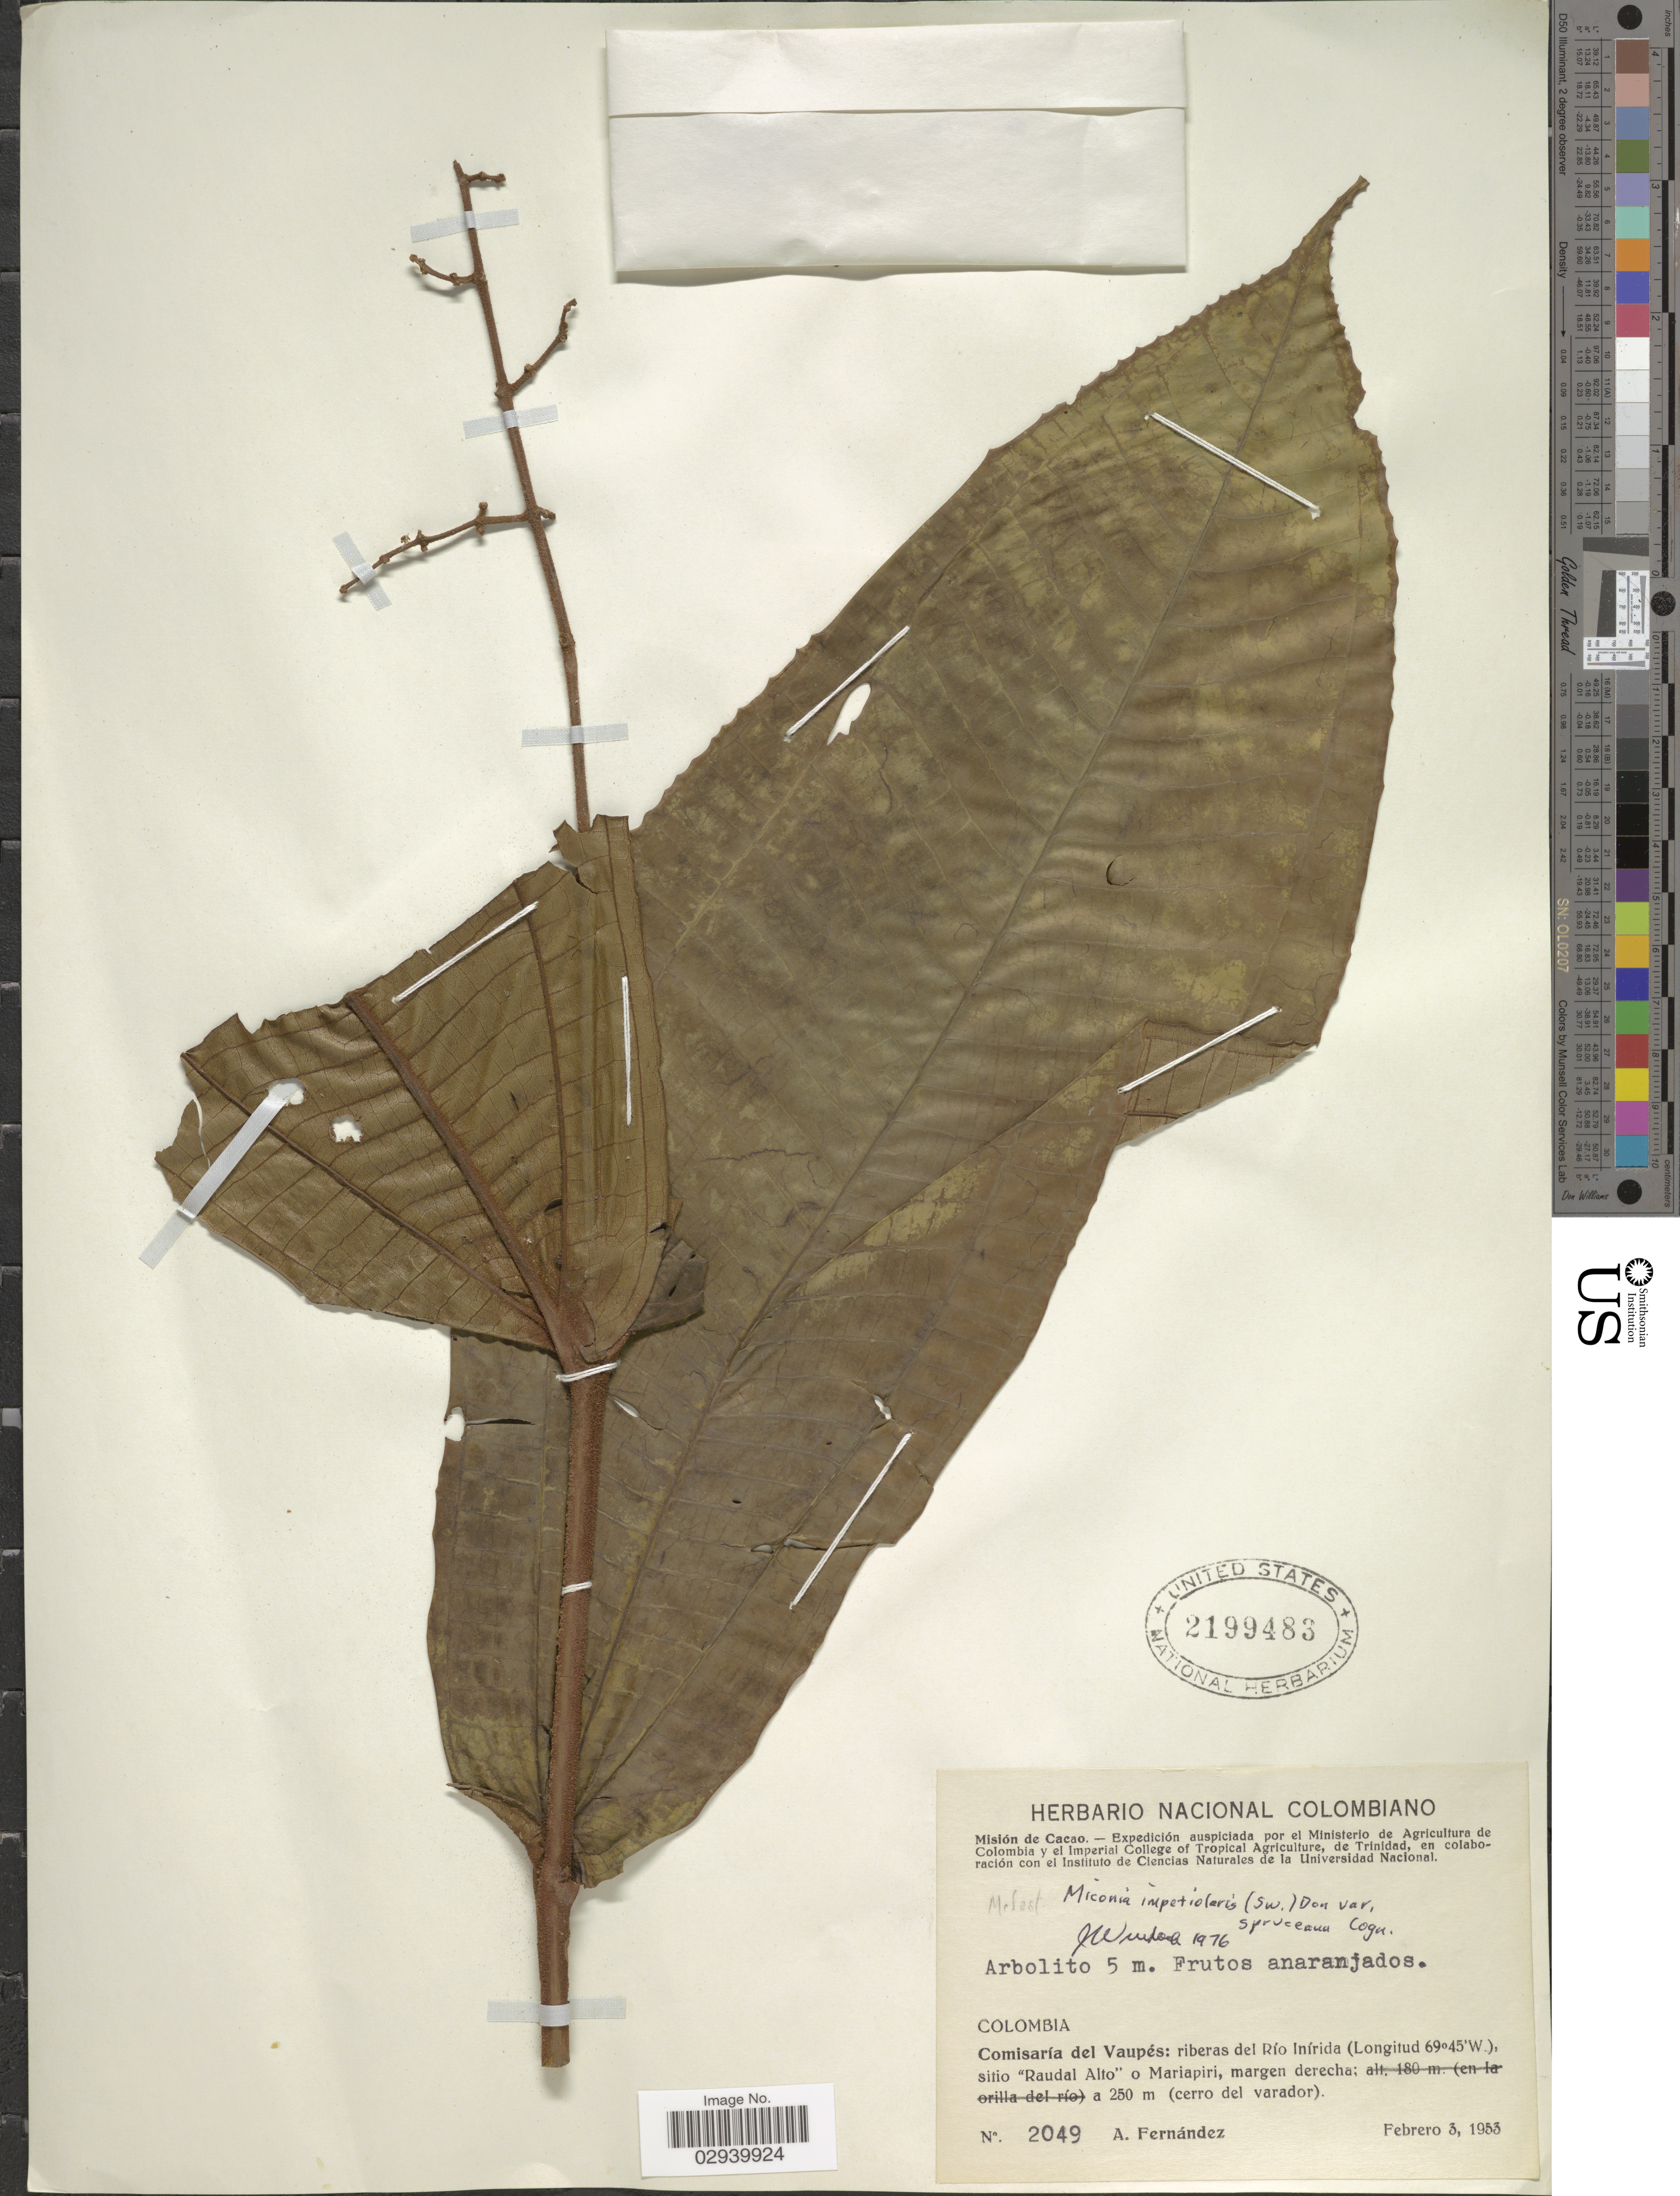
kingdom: Plantae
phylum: Tracheophyta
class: Magnoliopsida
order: Myrtales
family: Melastomataceae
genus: Miconia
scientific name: Miconia impetiolaris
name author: (Sw.) D. Don ex DC.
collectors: A. Fernández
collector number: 2049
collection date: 1953-02-03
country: Colombia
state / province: Vaupés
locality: Comisaría del Vaupés: riberas del Río Inírida, sitio "Raudal Alto" o Mariapiri, margen derecha.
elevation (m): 250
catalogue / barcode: US 2199483